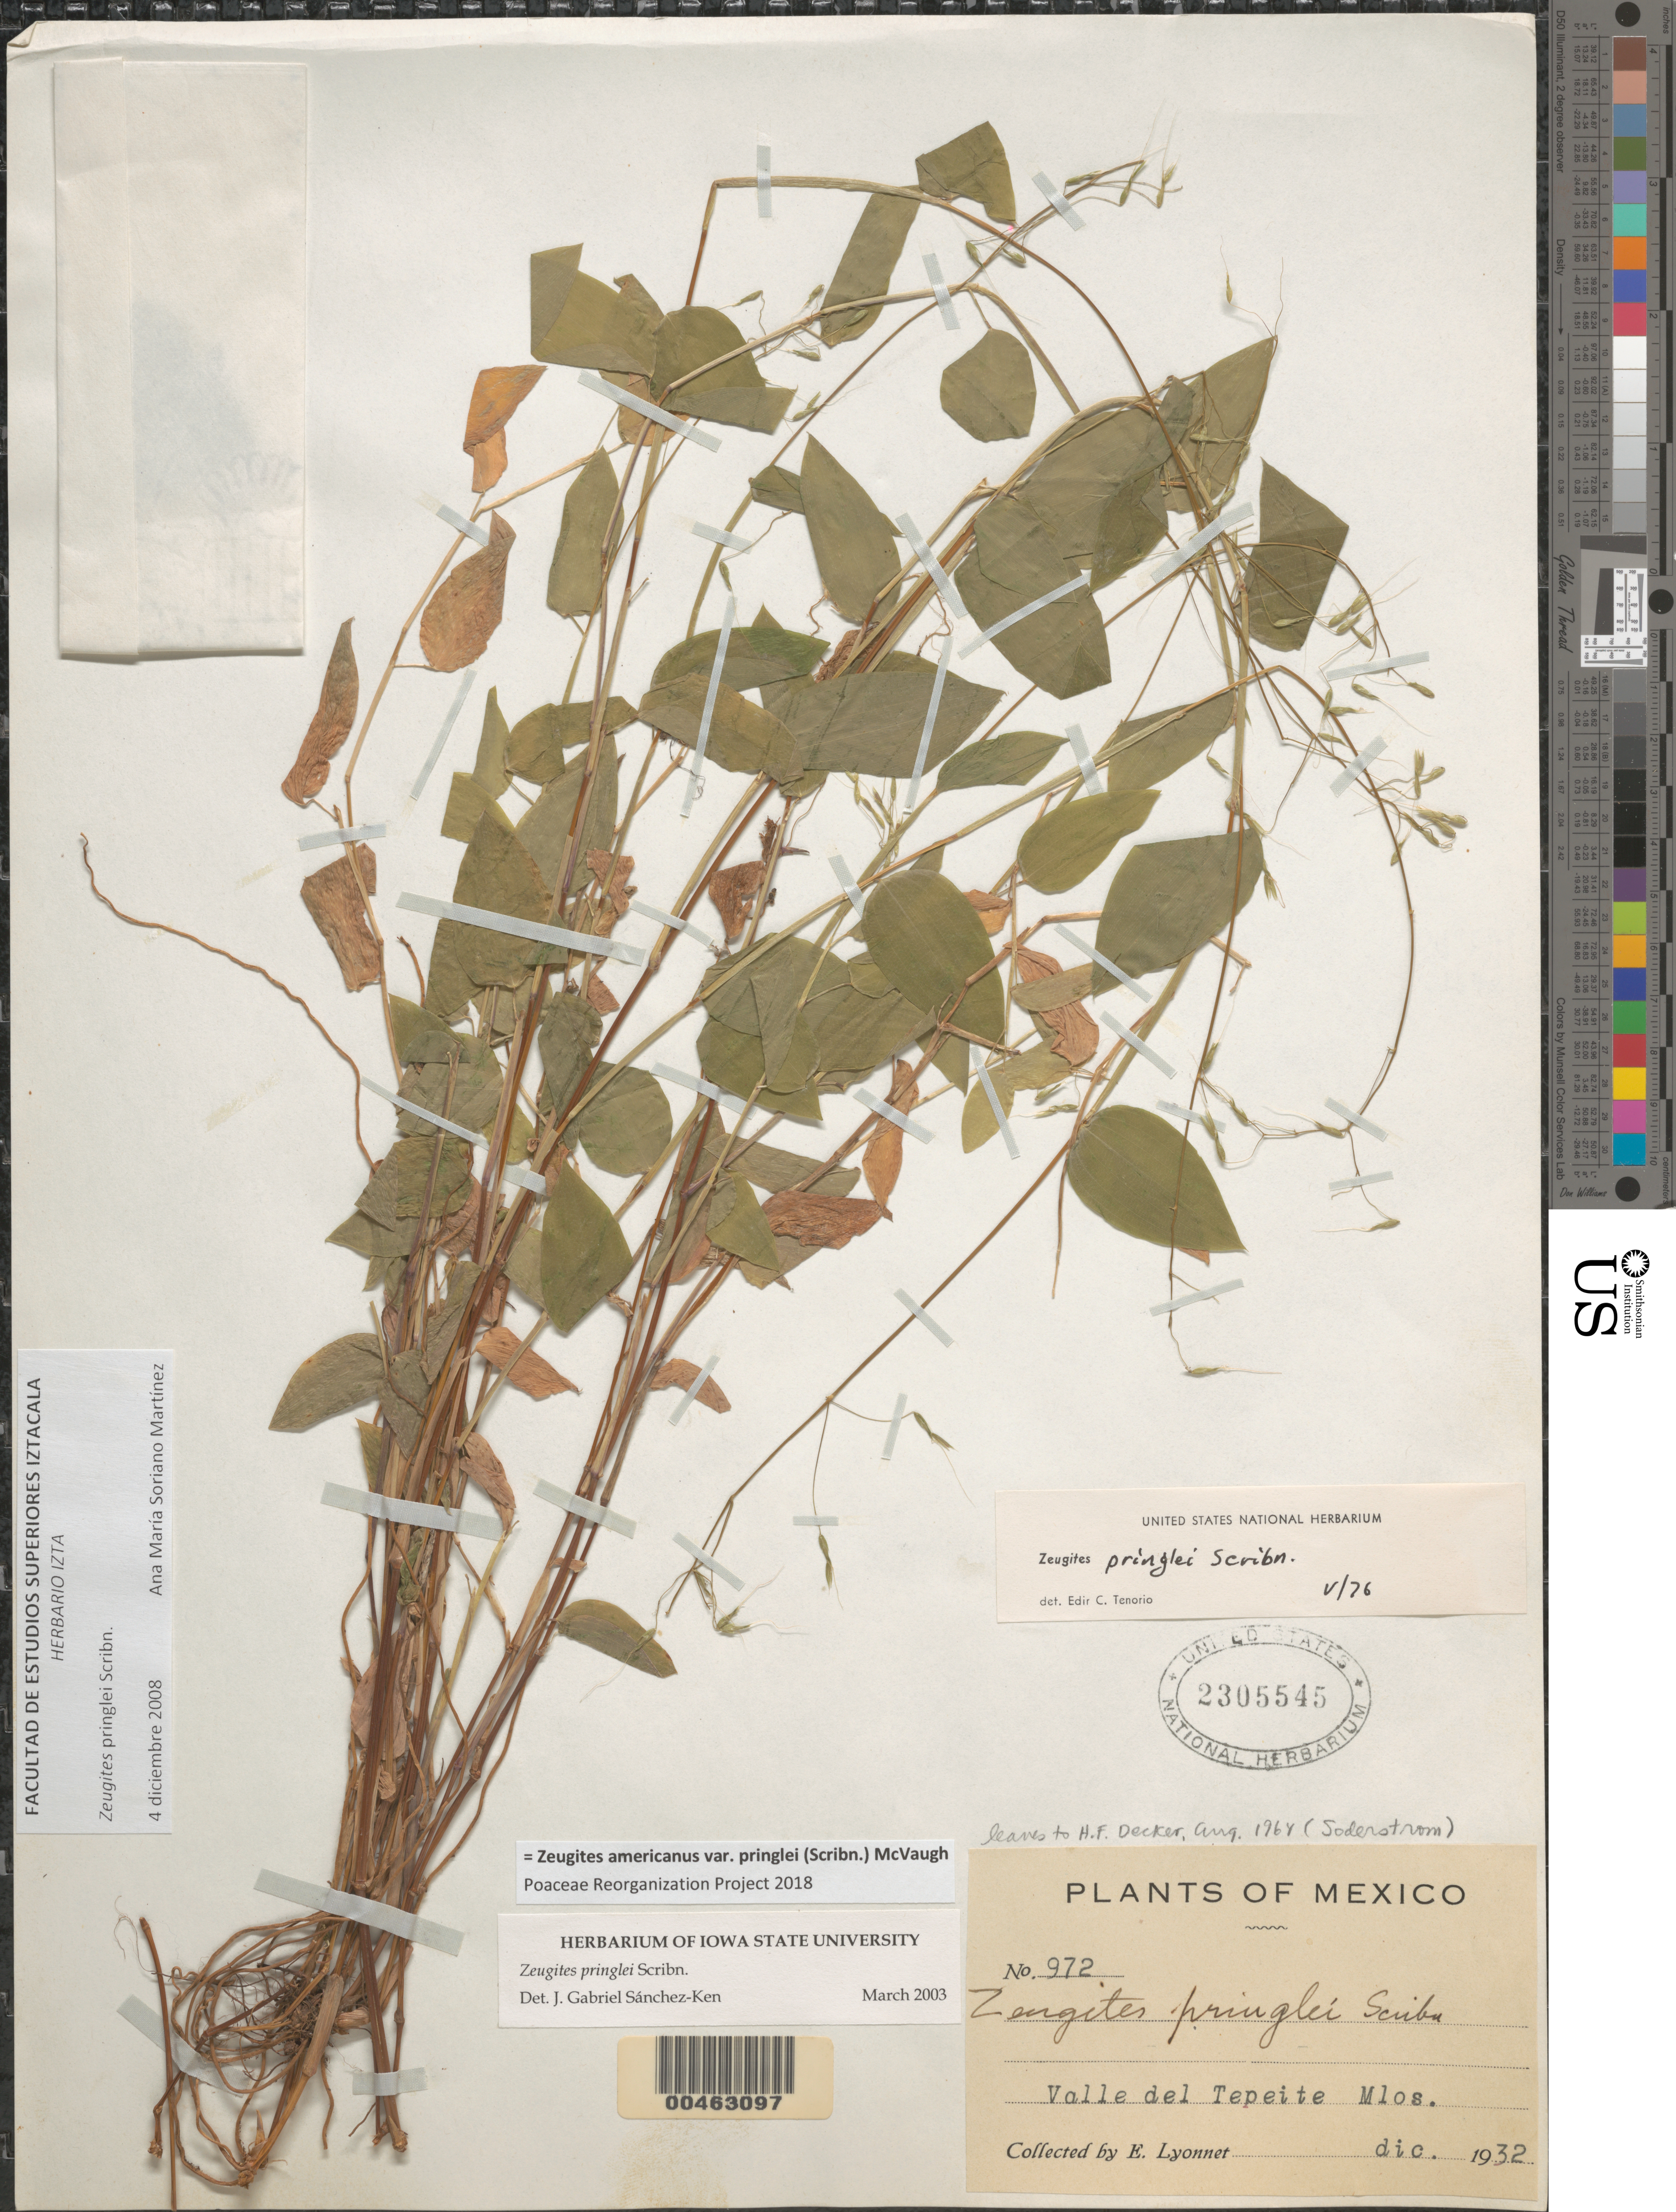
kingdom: Plantae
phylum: Tracheophyta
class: Liliopsida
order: Poales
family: Poaceae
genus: Zeugites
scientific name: Zeugites americanus var. pringlei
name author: (Scribn.) McVaugh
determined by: Poaceae Reorganization Project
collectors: Bro. E. Lyonnet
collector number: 972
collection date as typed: Dec 1932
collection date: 1932-12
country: Mexico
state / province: Morelos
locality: Valle del Tepeite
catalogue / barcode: US 2305545